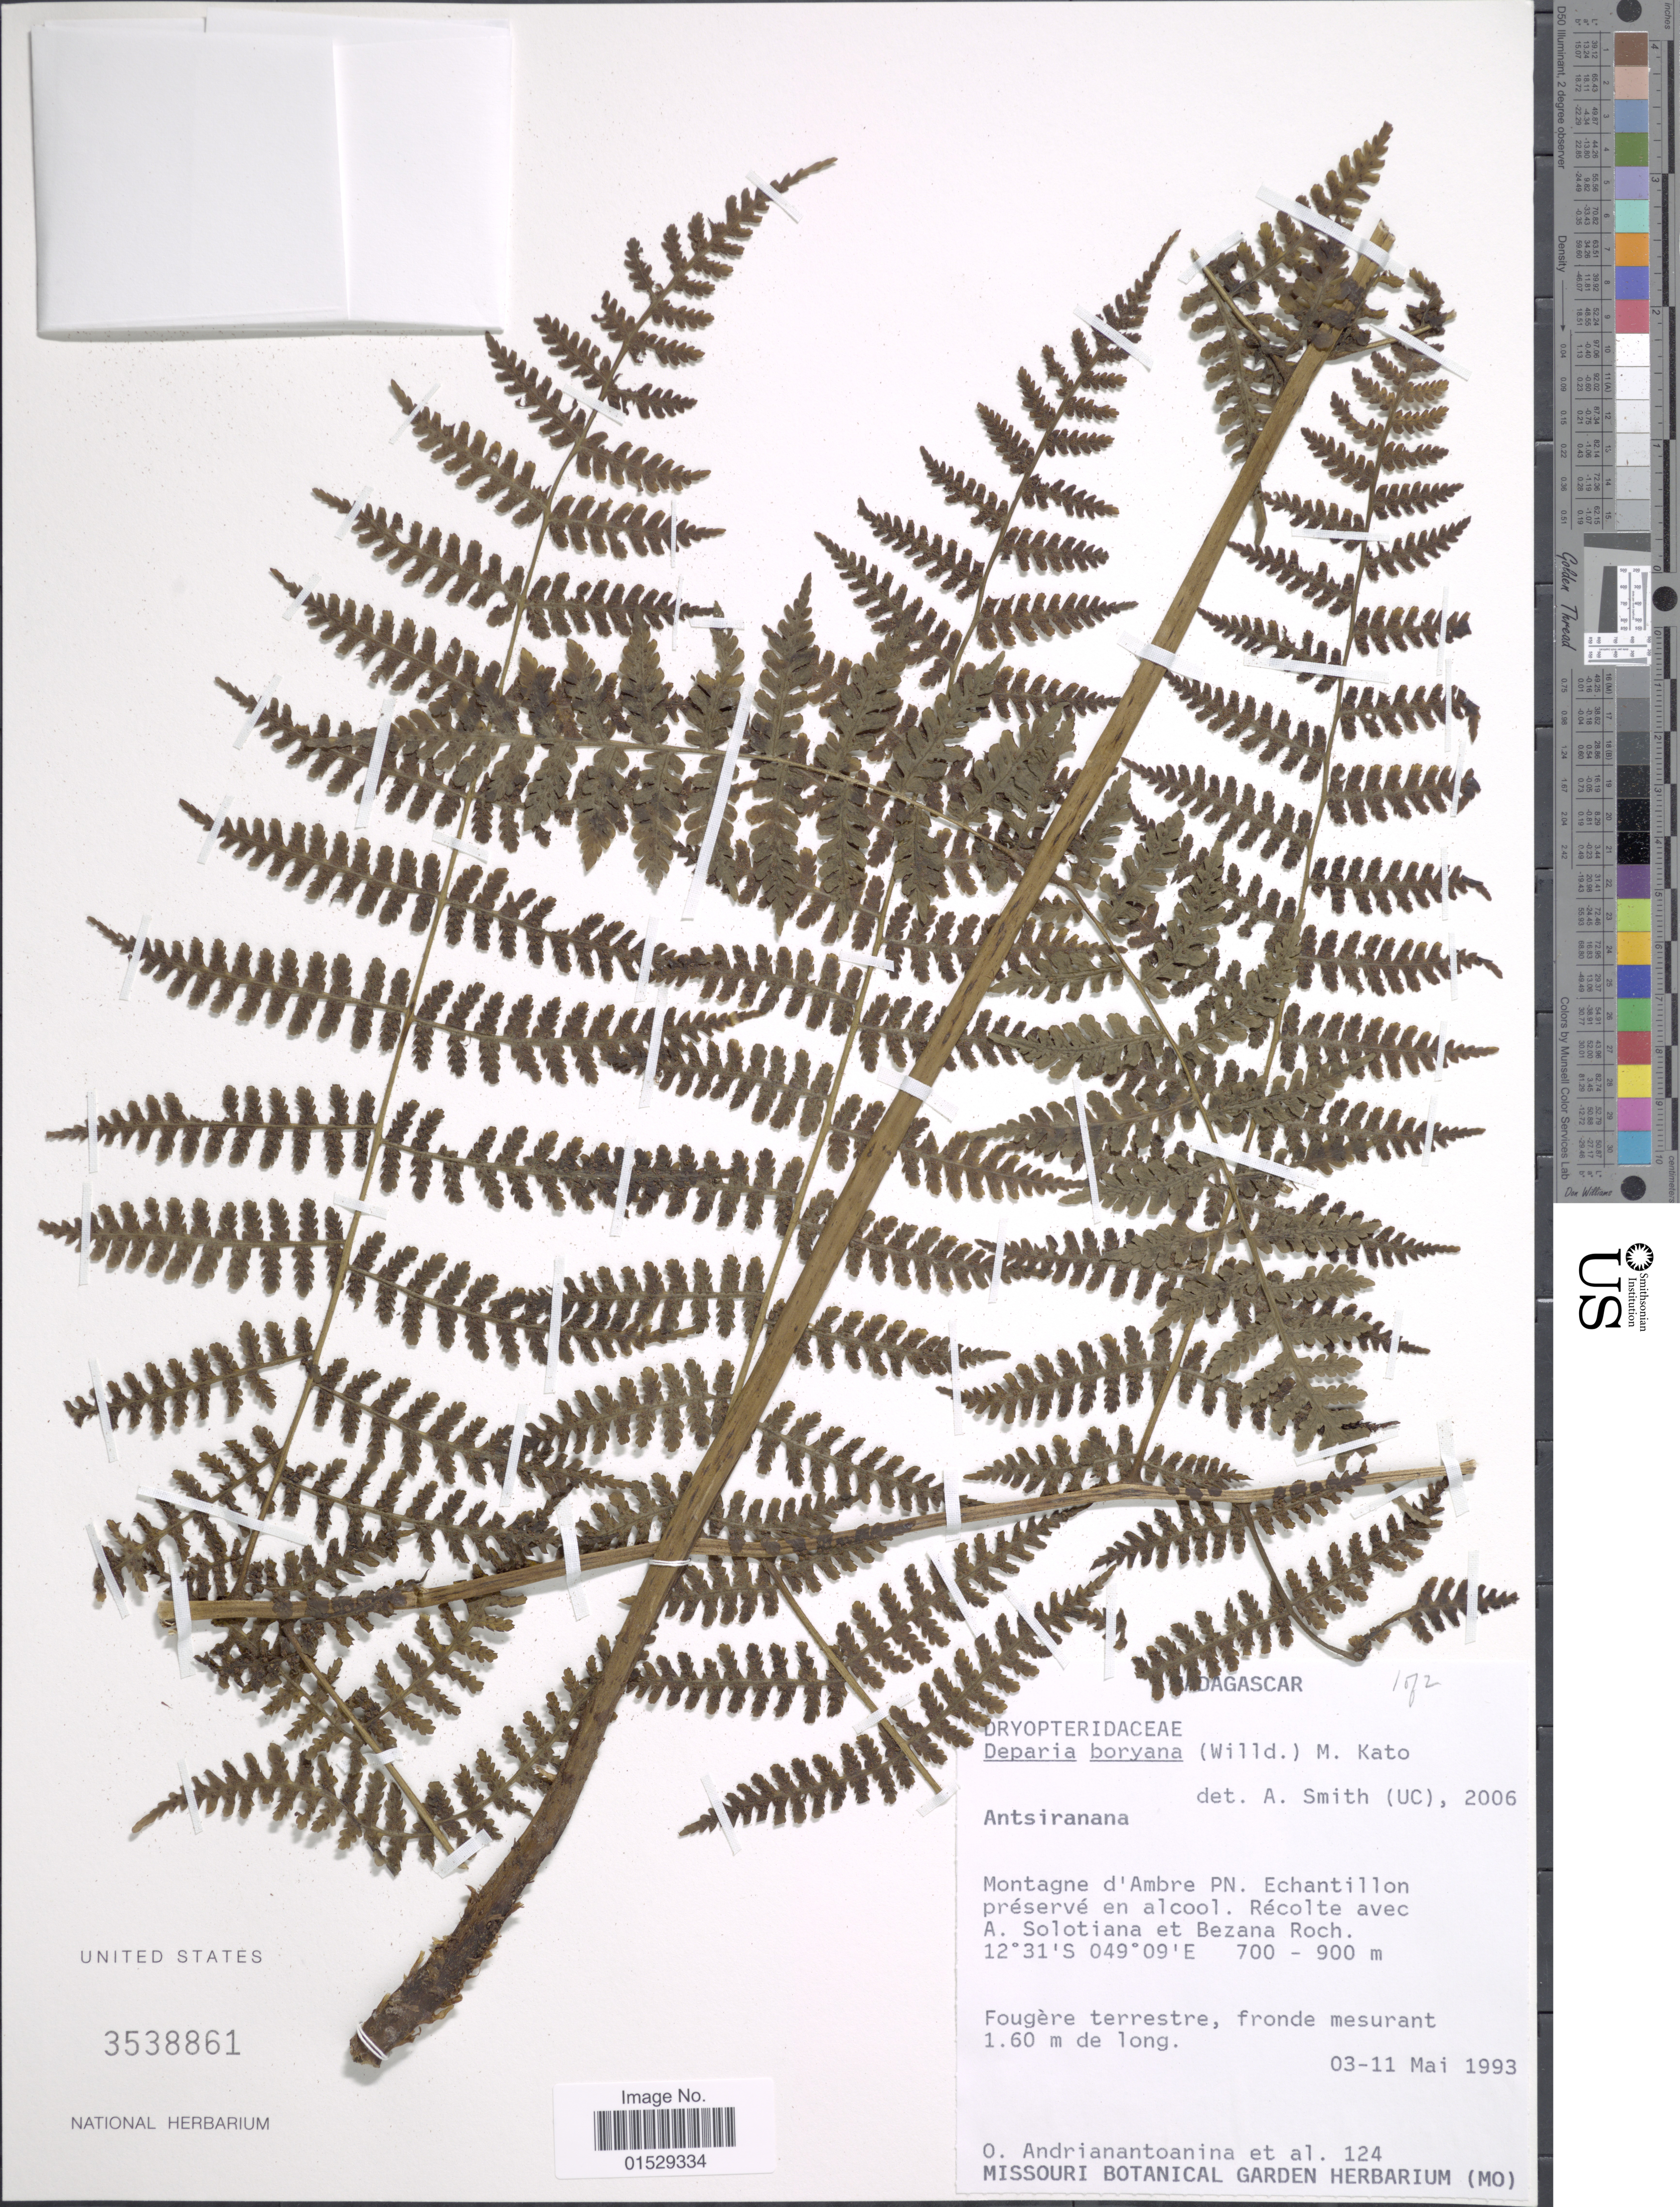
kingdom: Plantae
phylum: Tracheophyta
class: Polypodiopsida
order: Polypodiales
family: Athyriaceae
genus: Deparia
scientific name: Deparia boryana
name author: (Willd.) M. Kato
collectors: O. Andrianantoanina, A. Solotiana & S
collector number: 124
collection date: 1993-05-03/1993-05-11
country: Madagascar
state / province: Diana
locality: Montagne d'Ambre PN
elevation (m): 700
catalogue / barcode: US 3538861